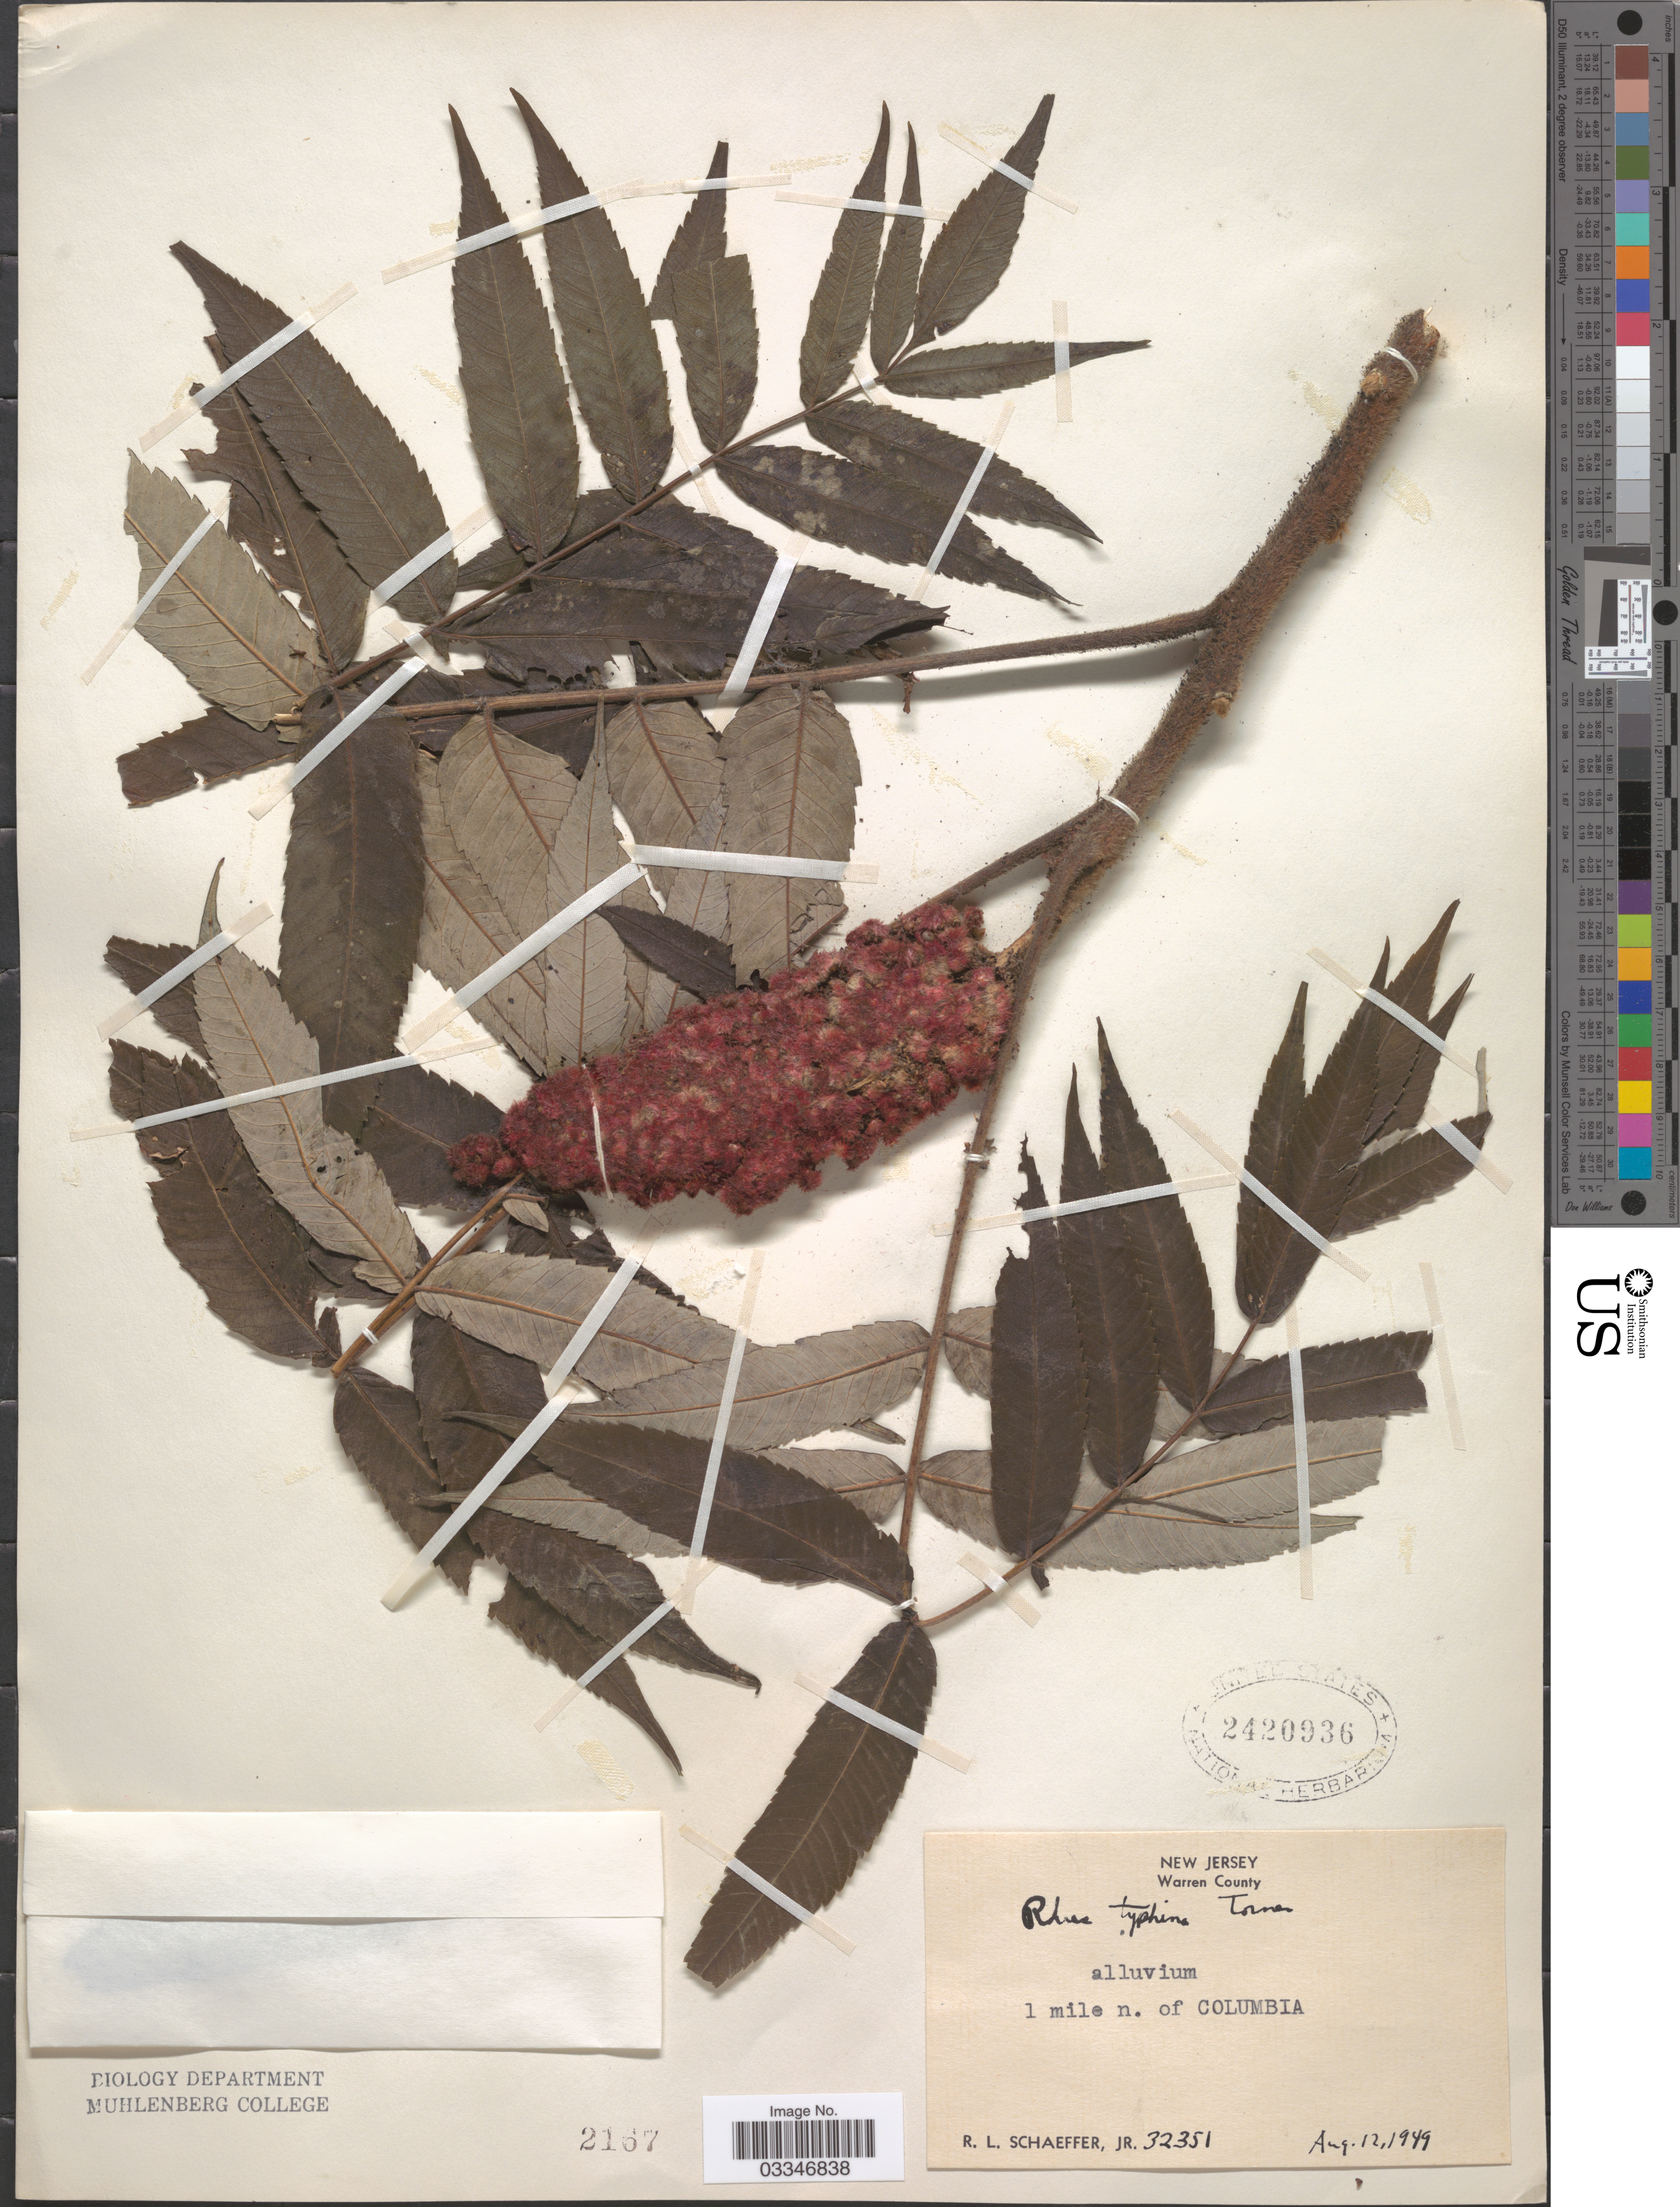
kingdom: Plantae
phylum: Tracheophyta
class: Magnoliopsida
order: Sapindales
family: Anacardiaceae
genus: Rhus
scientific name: Rhus typhina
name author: L.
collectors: R. L. Schaeffer Jr.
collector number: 32351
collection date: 1949-08-12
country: United States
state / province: New Jersey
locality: Warren County, 1 mile n. of Columbia.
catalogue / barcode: US 2420936